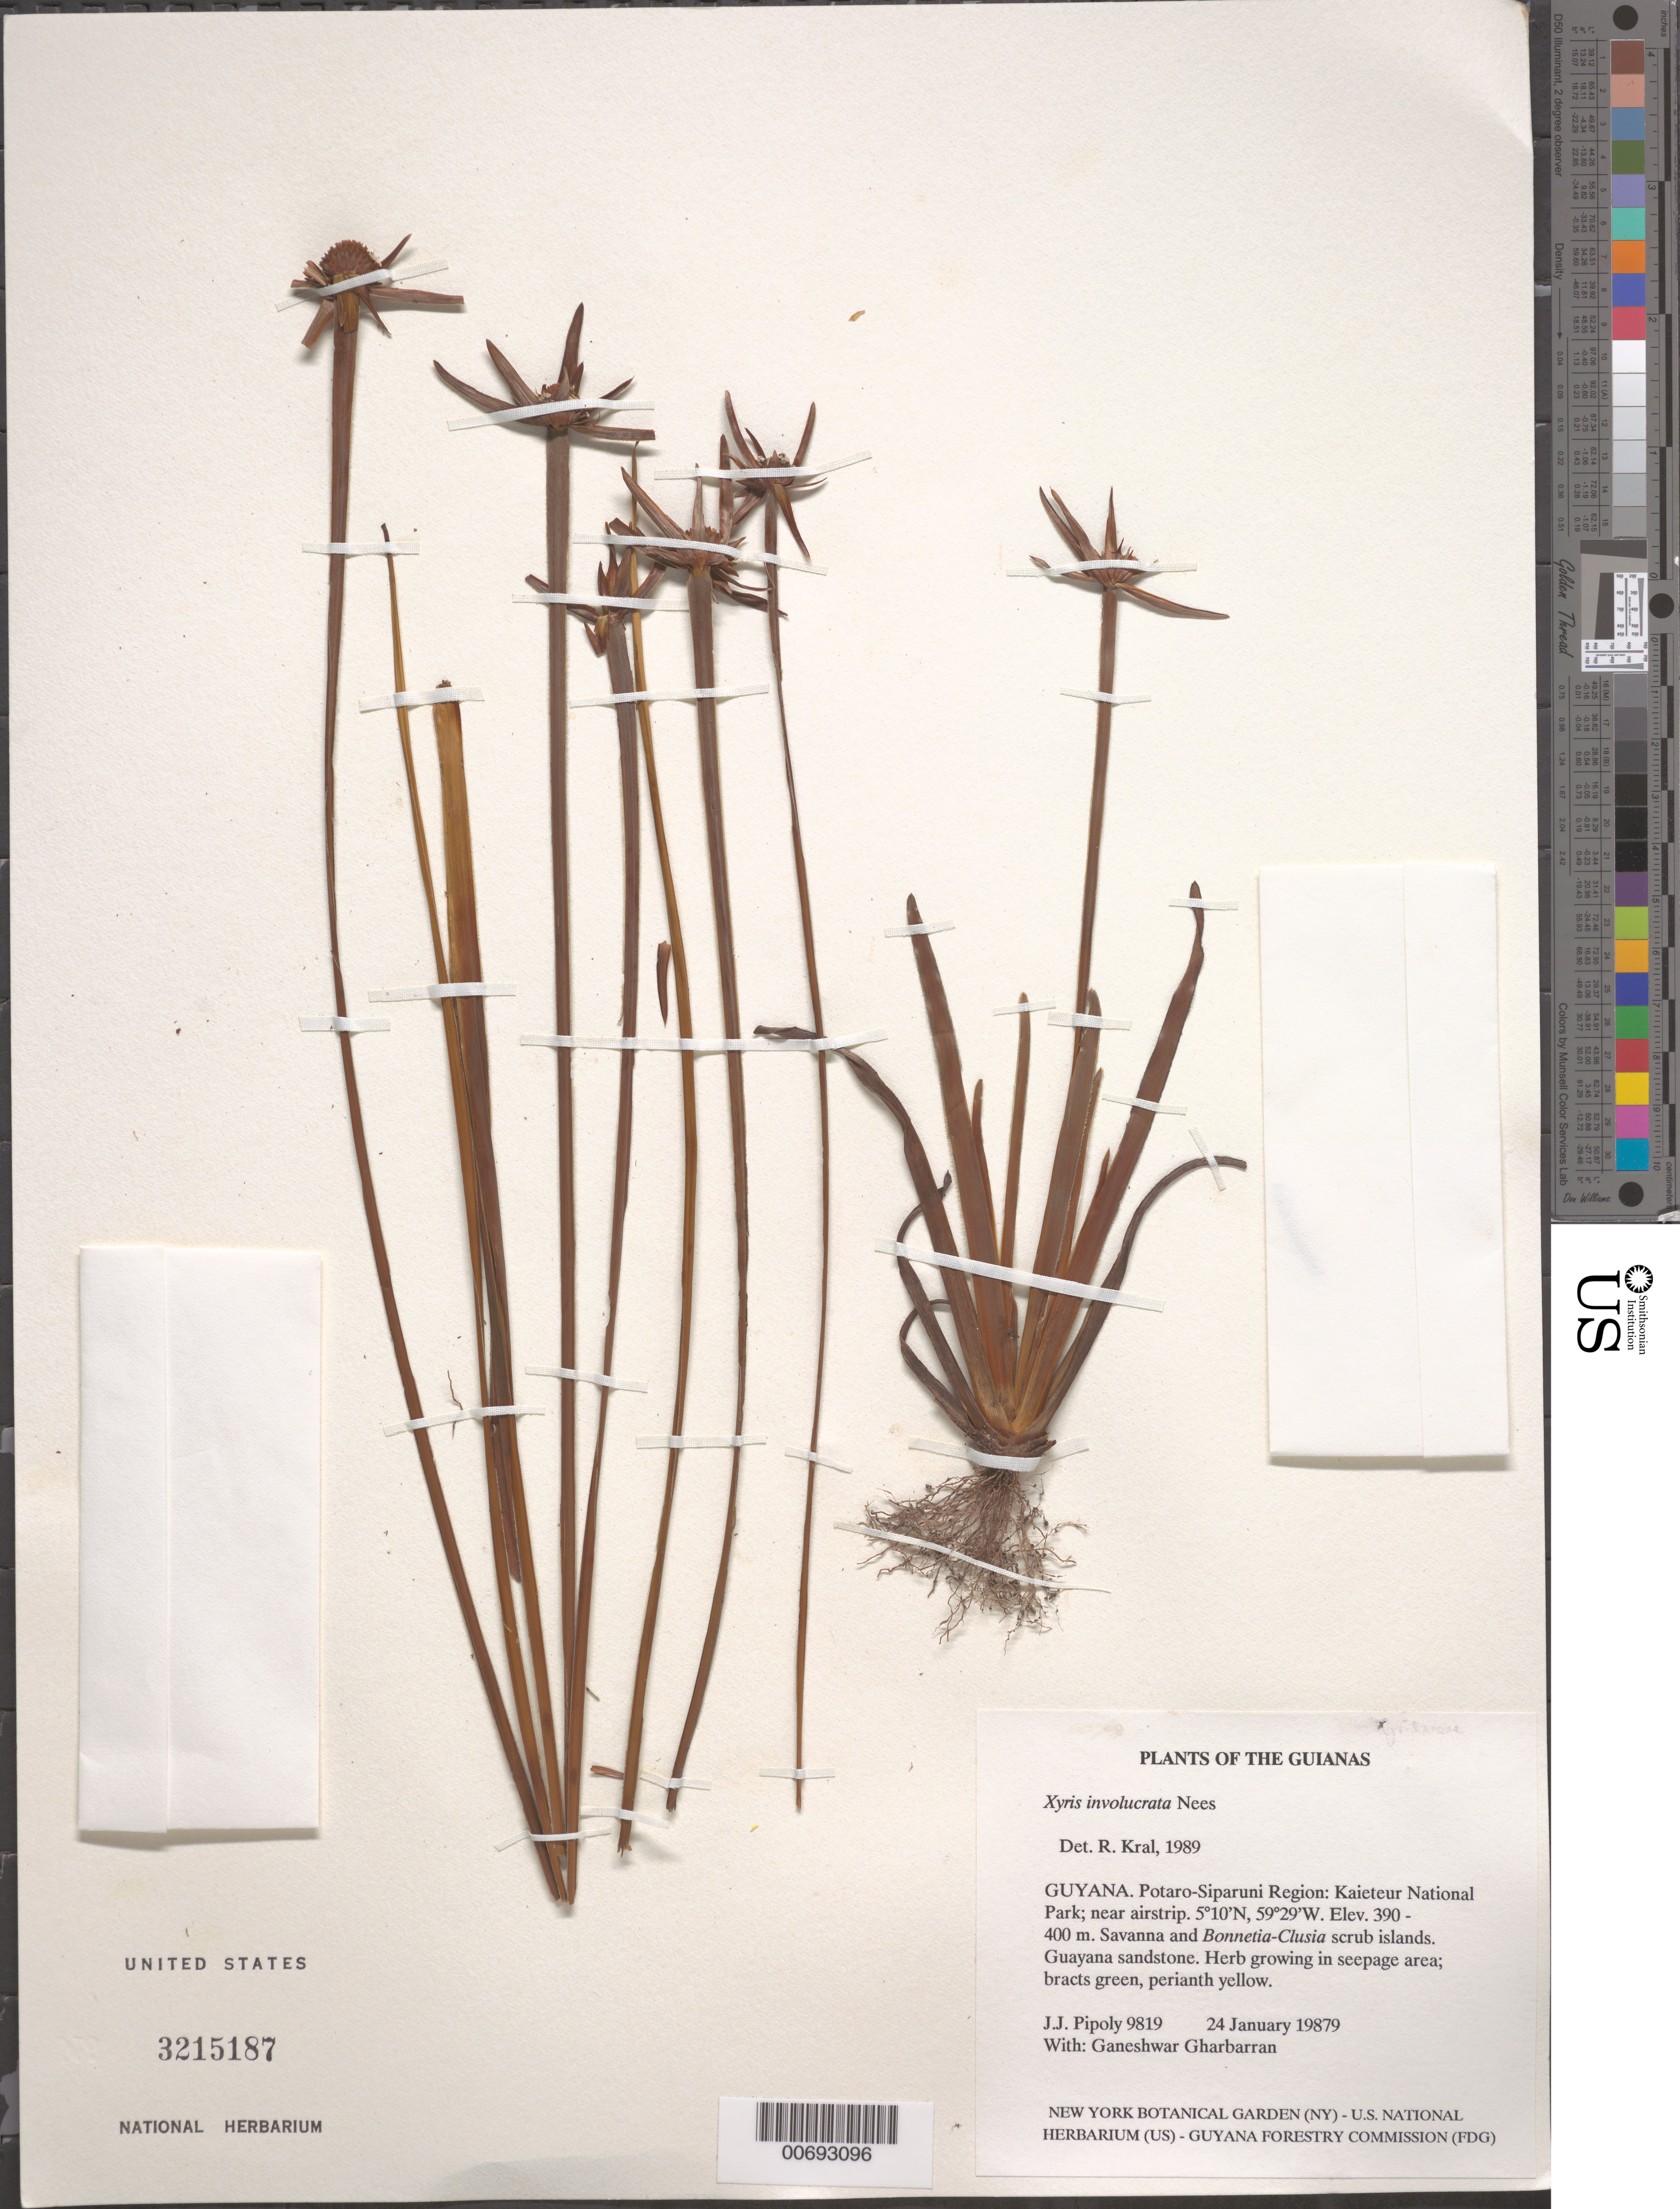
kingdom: Plantae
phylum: Tracheophyta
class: Liliopsida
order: Poales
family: Xyridaceae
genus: Xyris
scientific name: Xyris involucrata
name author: Nees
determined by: Kral, Robert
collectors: J. J. Pipoly & G. Gharbarran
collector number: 9819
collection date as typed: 24 January 1987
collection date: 1987-01-24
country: Guyana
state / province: Potaro-Siparuni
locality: Kaieteur National Park; near airstrip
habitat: Savanna and Bonnetia-Clusia scrub islands. Guayana sandstone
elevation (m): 390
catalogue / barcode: US 3215187